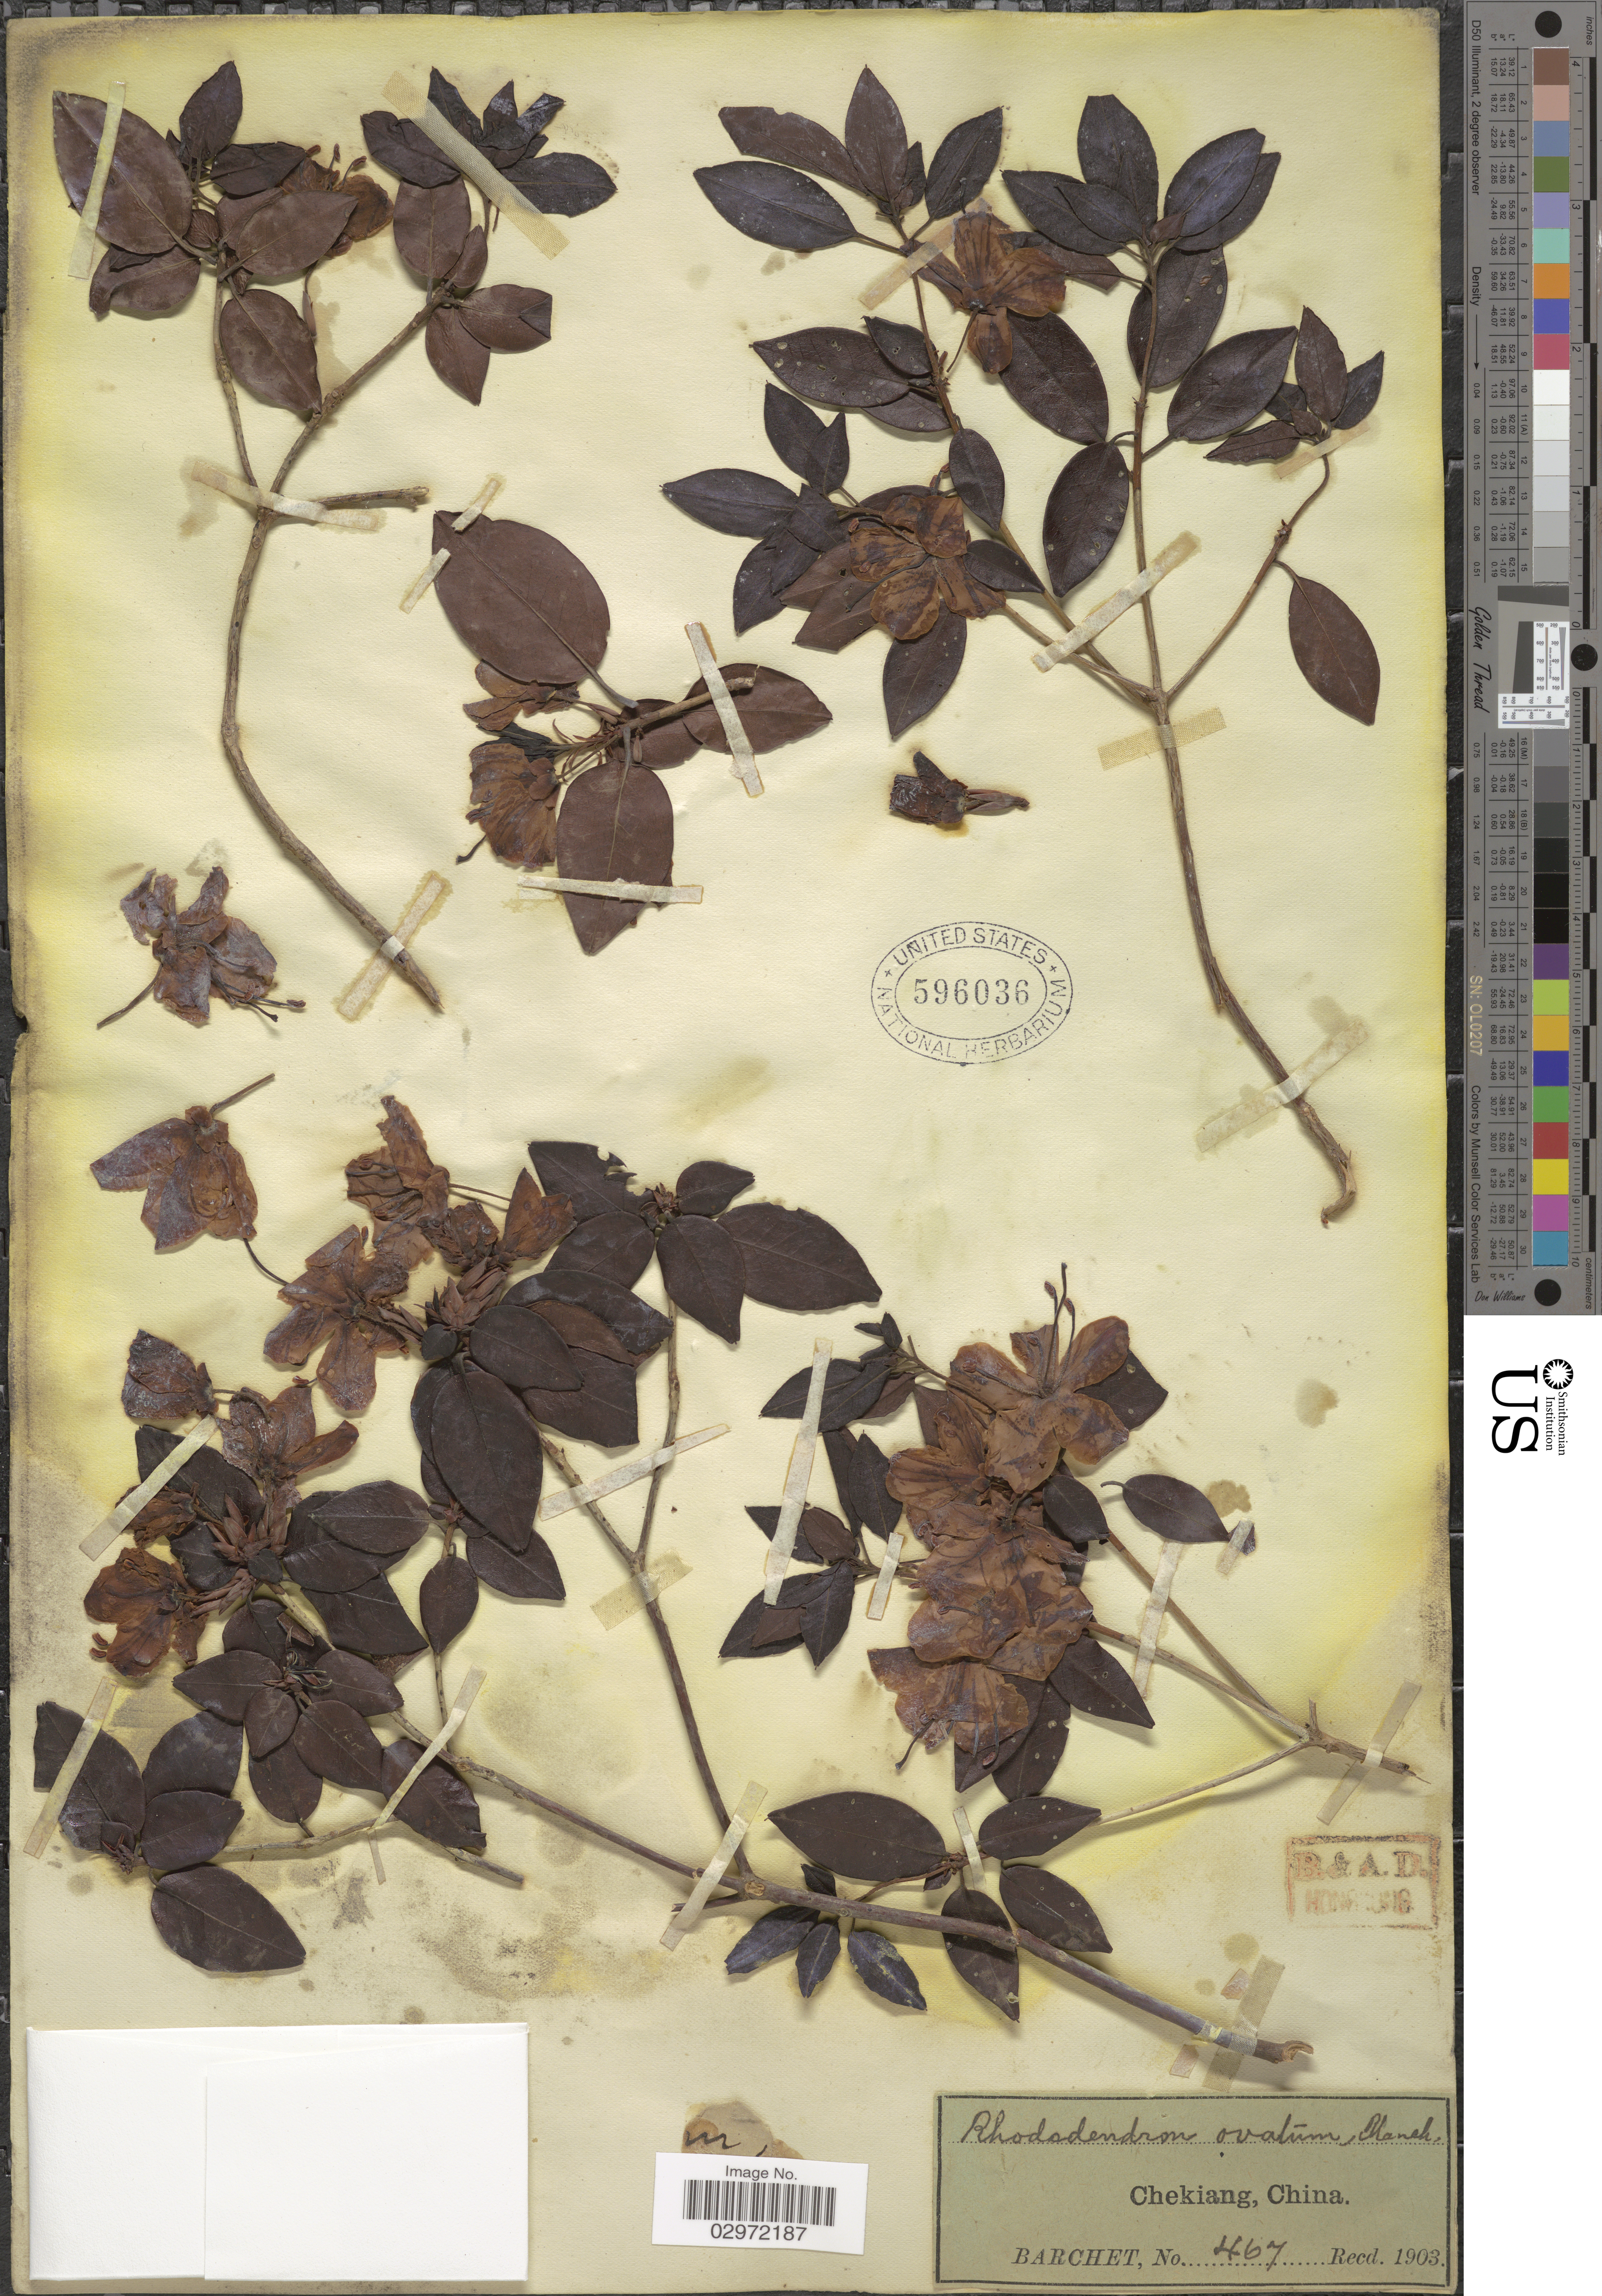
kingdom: Plantae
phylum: Tracheophyta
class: Magnoliopsida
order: Ericales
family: Ericaceae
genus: Rhododendron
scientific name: Rhododendron ovatum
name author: (Lindl.) Planch. ex Maxim.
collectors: Barchet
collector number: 467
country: China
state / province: Zhejiang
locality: Chekiang.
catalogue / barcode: US 596036